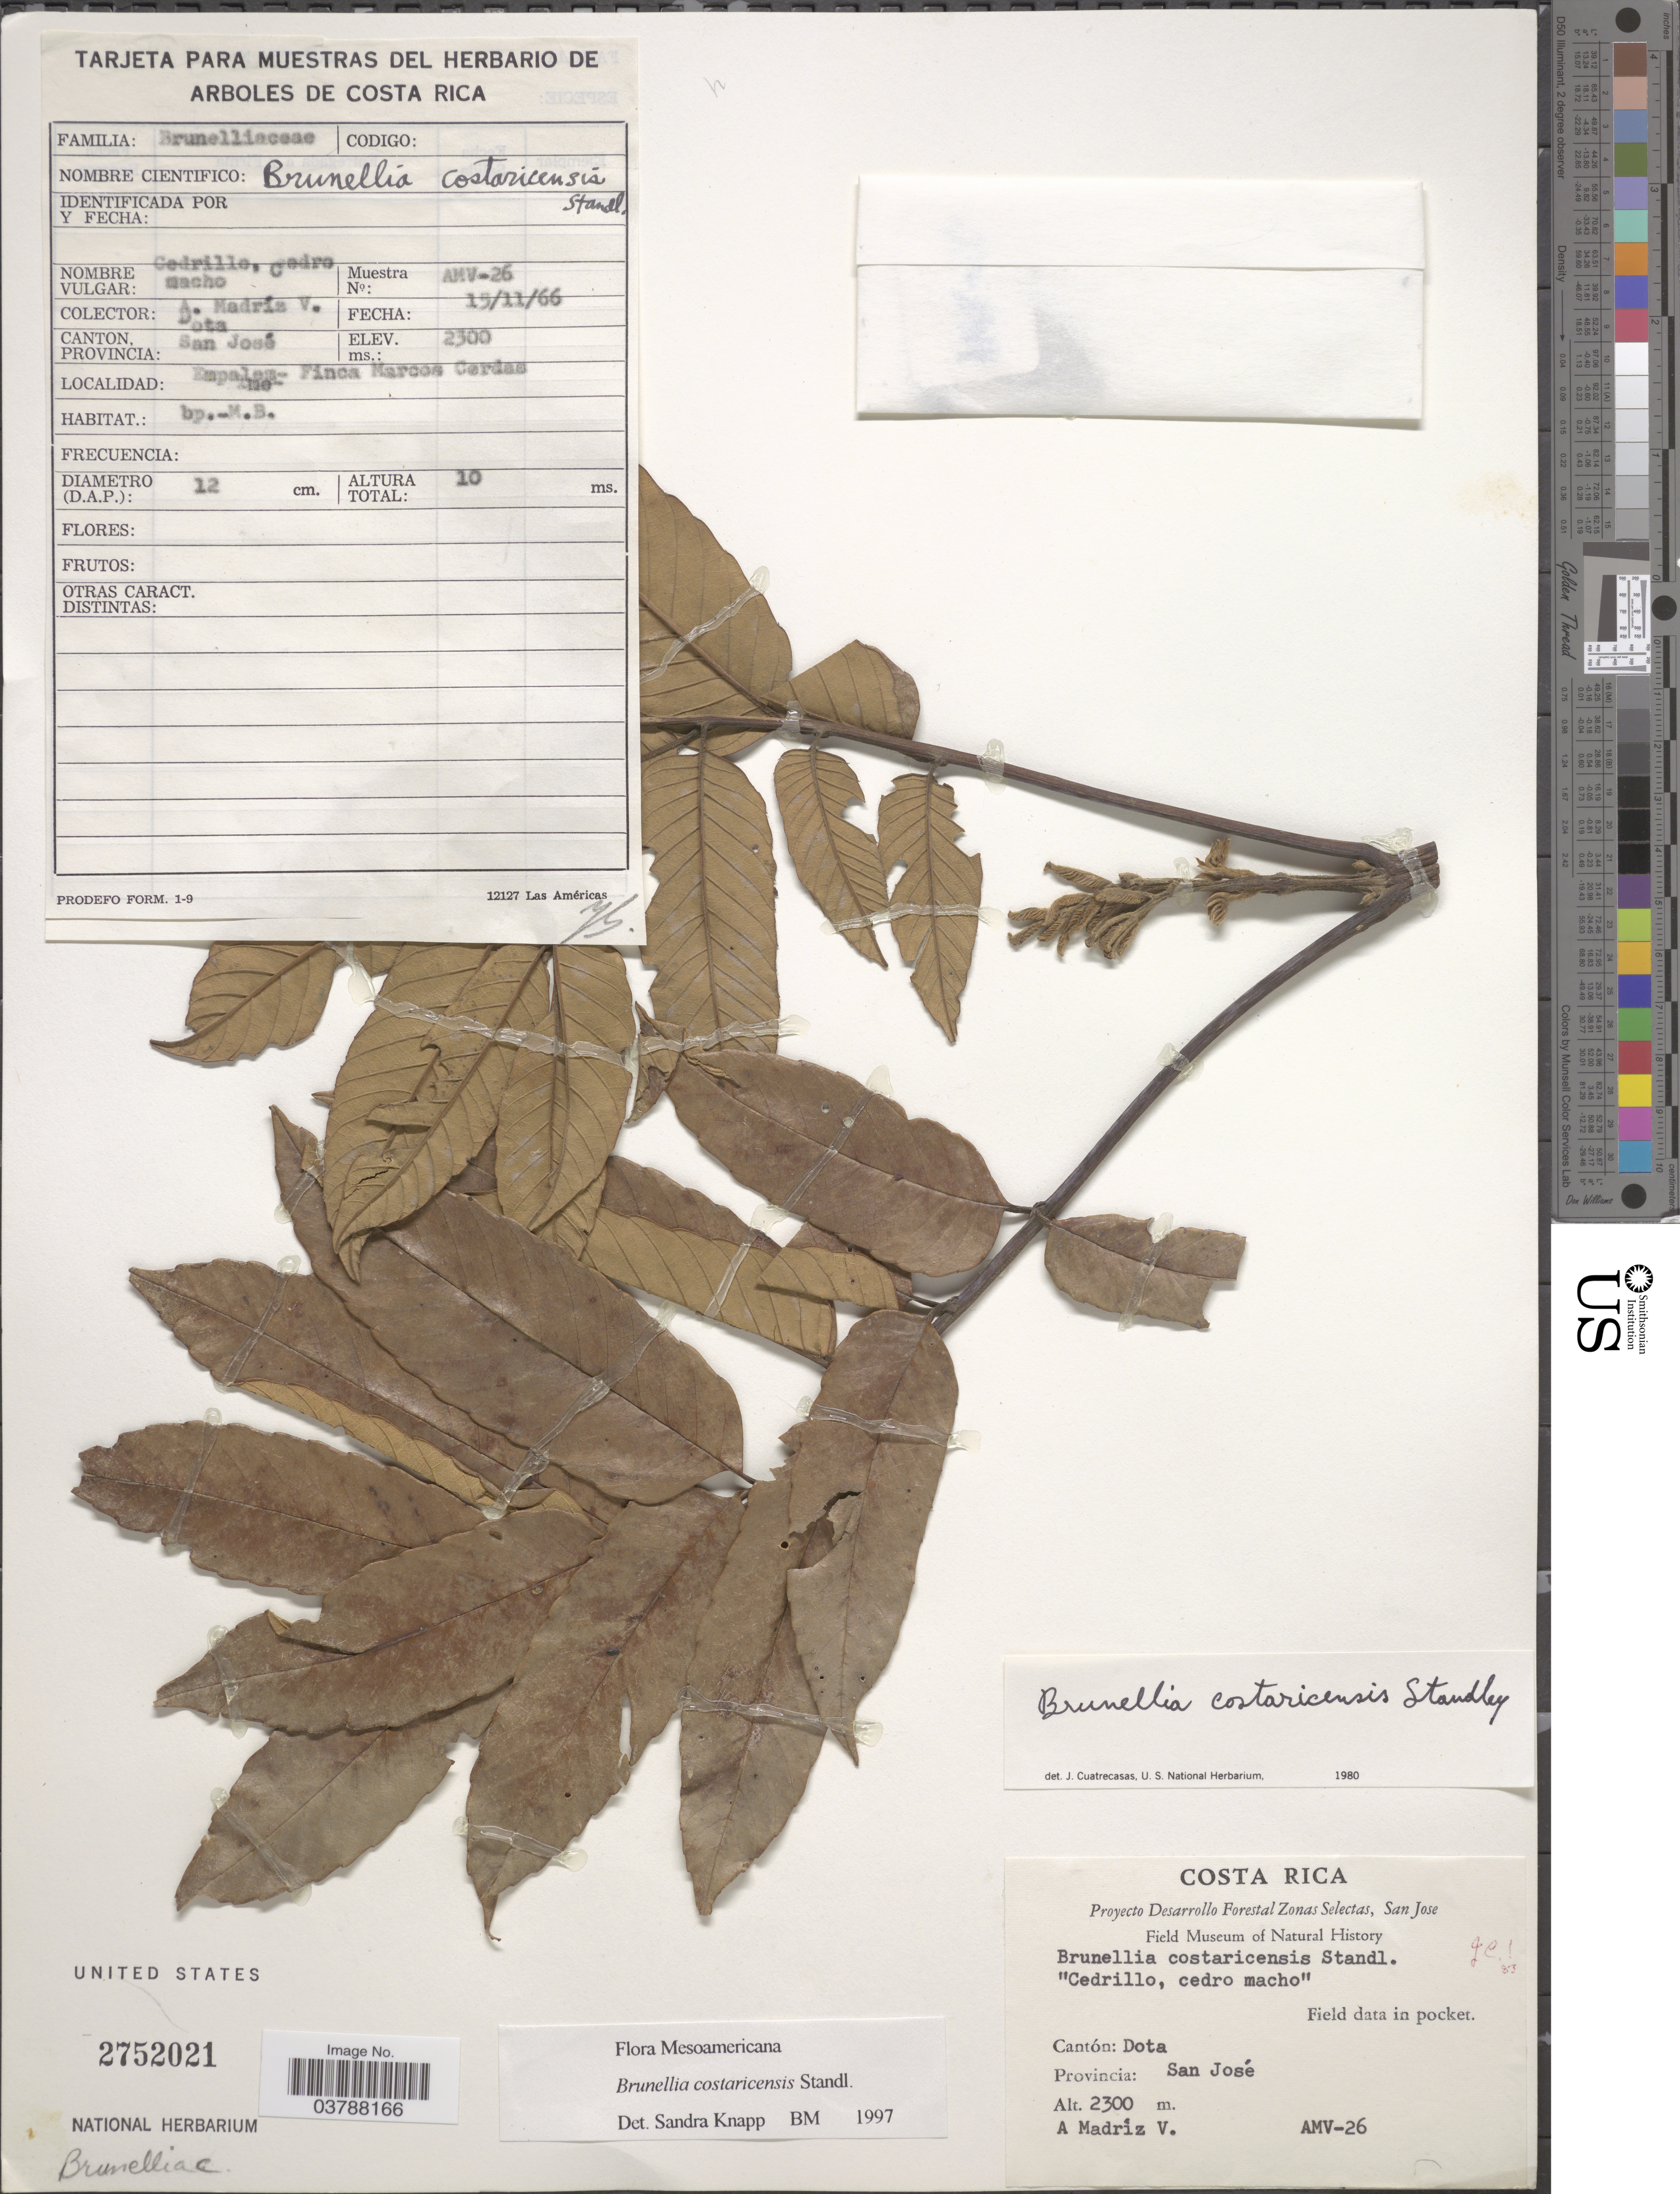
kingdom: Plantae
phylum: Tracheophyta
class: Magnoliopsida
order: Oxalidales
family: Brunelliaceae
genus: Brunellia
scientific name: Brunellia costaricensis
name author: Standl.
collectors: Madriz V., A.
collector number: AMV-26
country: Costa Rica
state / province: San José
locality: Cantón: Dota. Empalme Finca Marcos Cerdas.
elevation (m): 2300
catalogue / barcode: US 2752021